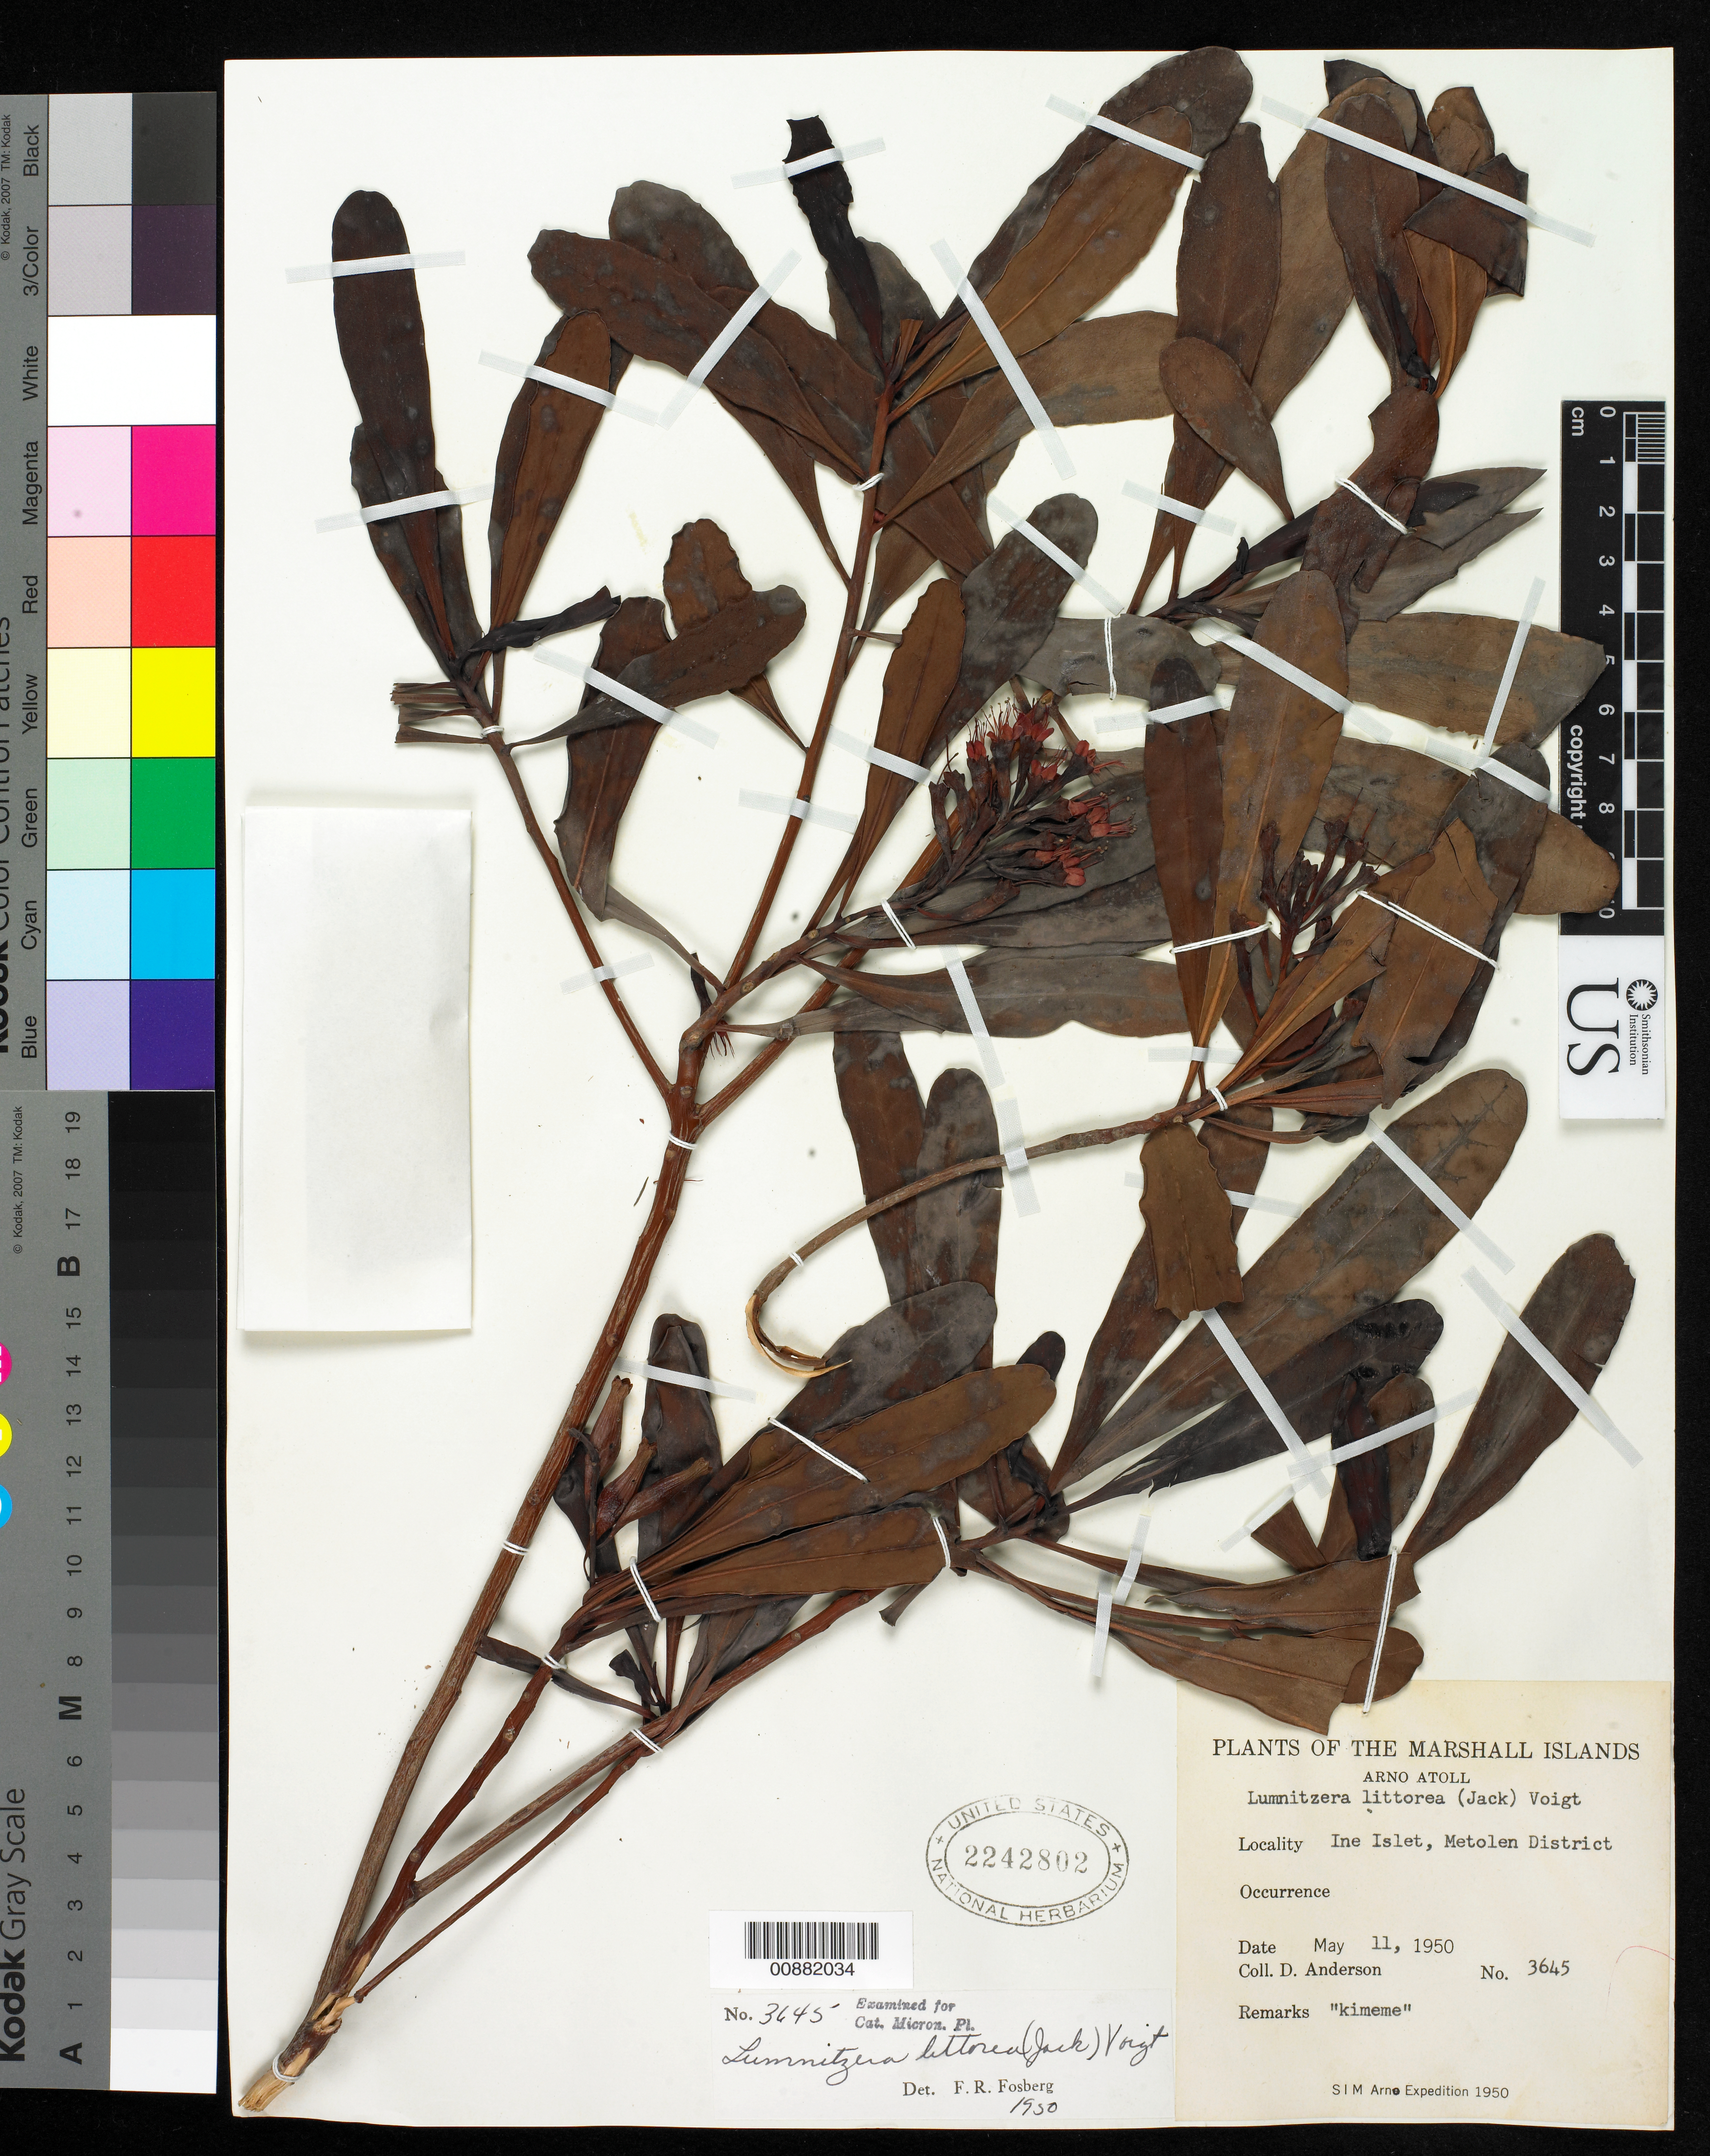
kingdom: Plantae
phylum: Tracheophyta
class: Magnoliopsida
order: Myrtales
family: Combretaceae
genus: Lumnitzera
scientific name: Lumnitzera littorea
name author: (Jack) Voight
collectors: D. Anderson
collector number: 3645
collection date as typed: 11 May 1950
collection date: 1950-05-11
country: Marshall Islands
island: Arno Atoll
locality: Ine Islet, Metlen District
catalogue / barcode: US 2242802